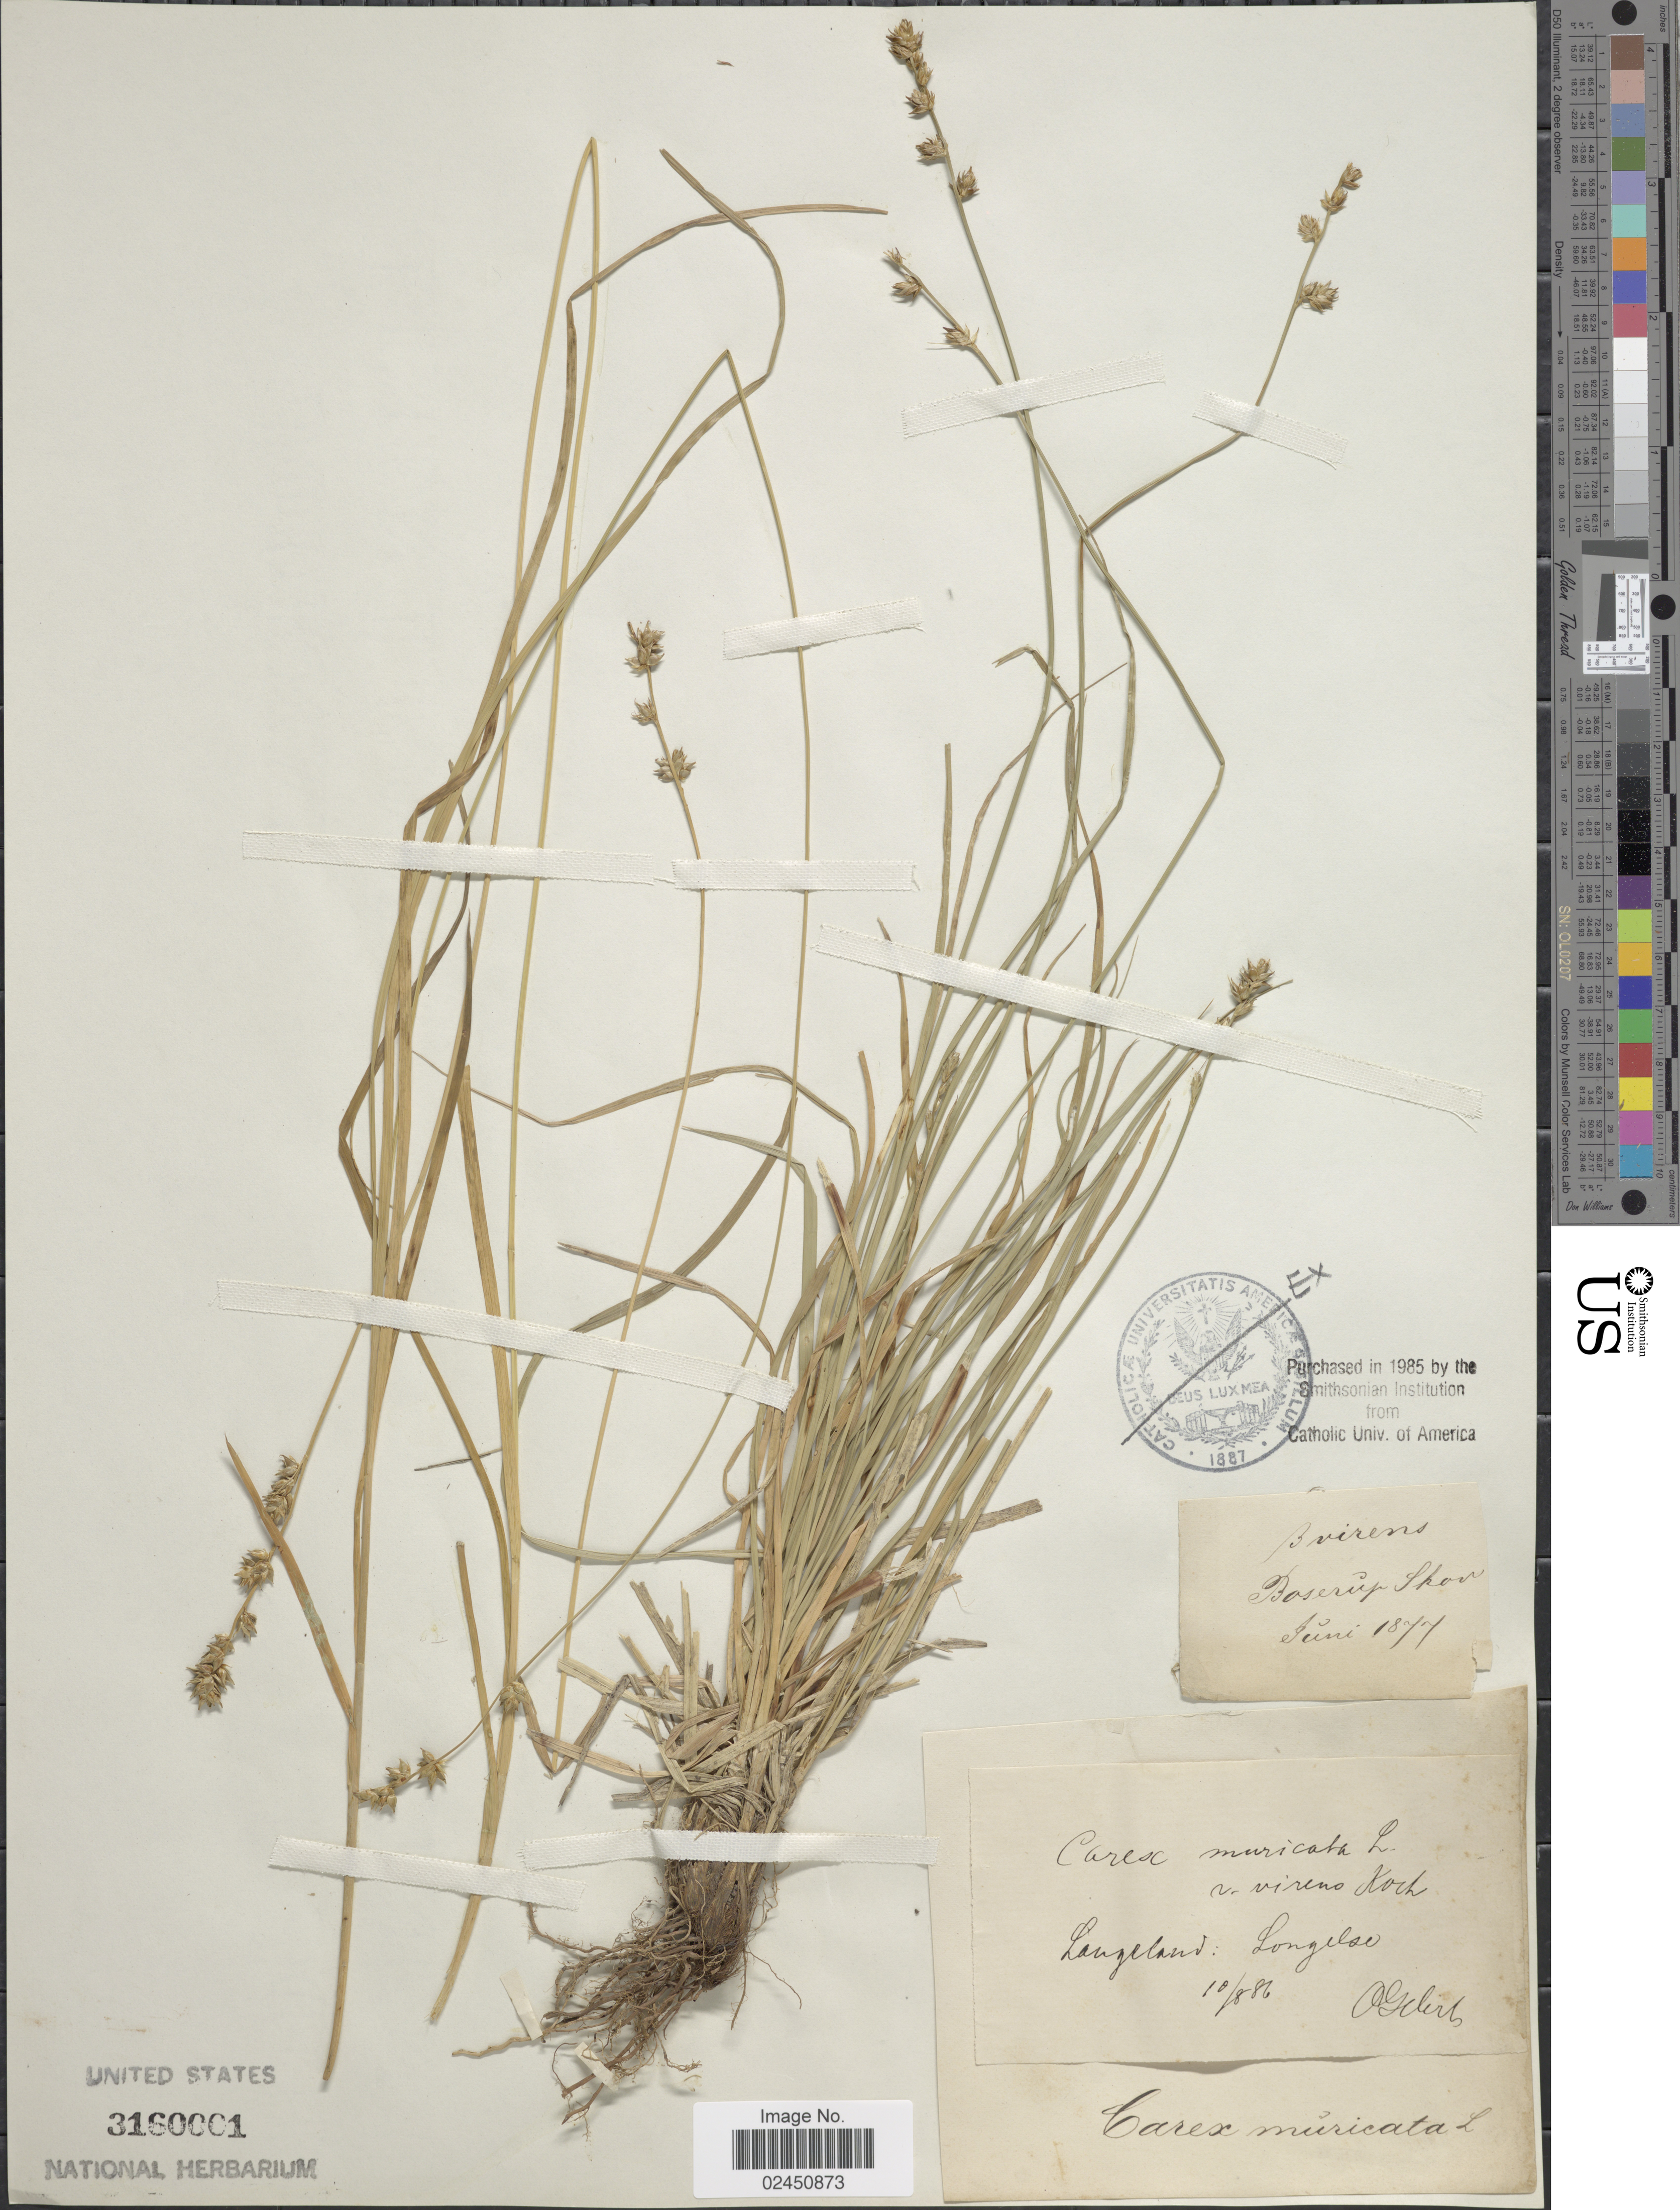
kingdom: Plantae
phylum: Tracheophyta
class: Liliopsida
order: Poales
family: Cyperaceae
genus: Carex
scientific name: Carex muricata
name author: L.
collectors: A. Clerk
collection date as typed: Transcribed d/m/y: 10/8/86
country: Denmark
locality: Langeland, Longelse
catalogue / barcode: US 3160001